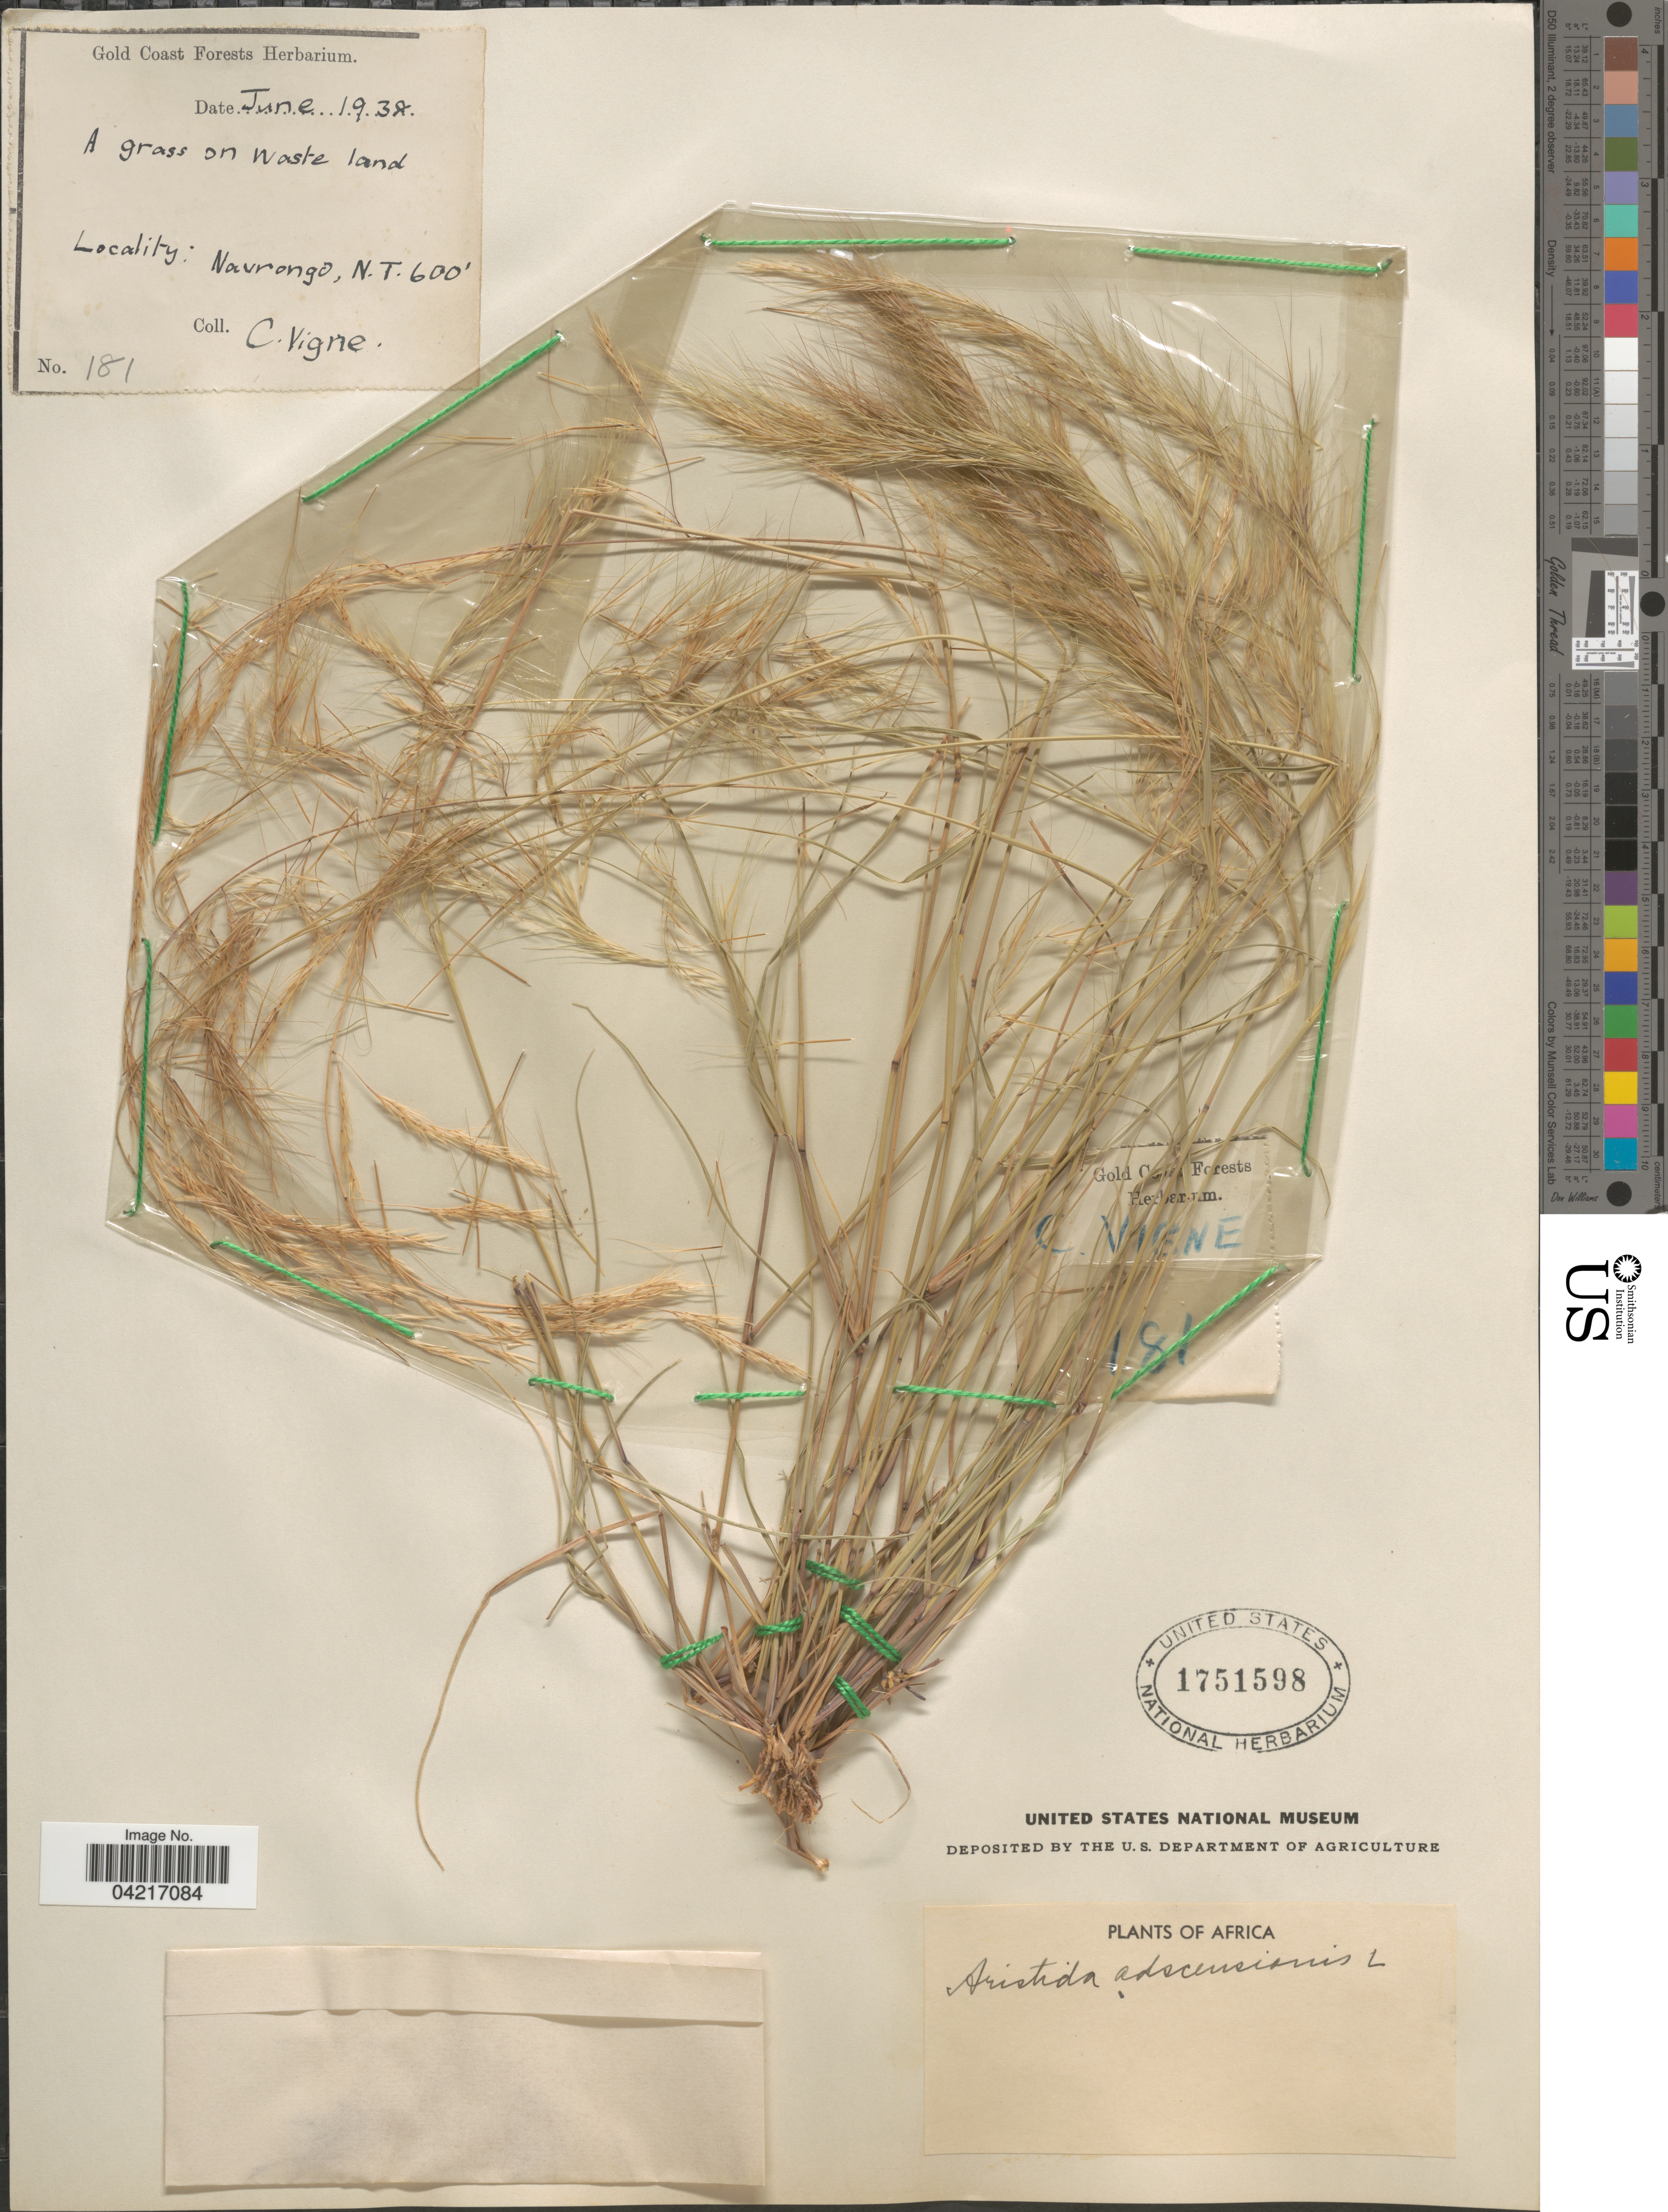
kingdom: Plantae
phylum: Tracheophyta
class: Liliopsida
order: Poales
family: Poaceae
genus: Aristida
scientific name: Aristida adscensionis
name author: L.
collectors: C. Vigne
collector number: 181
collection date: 1938-06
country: Ghana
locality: A grass on waste land. Navrongo, N. T. Africa.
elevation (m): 183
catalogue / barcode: US 1751598